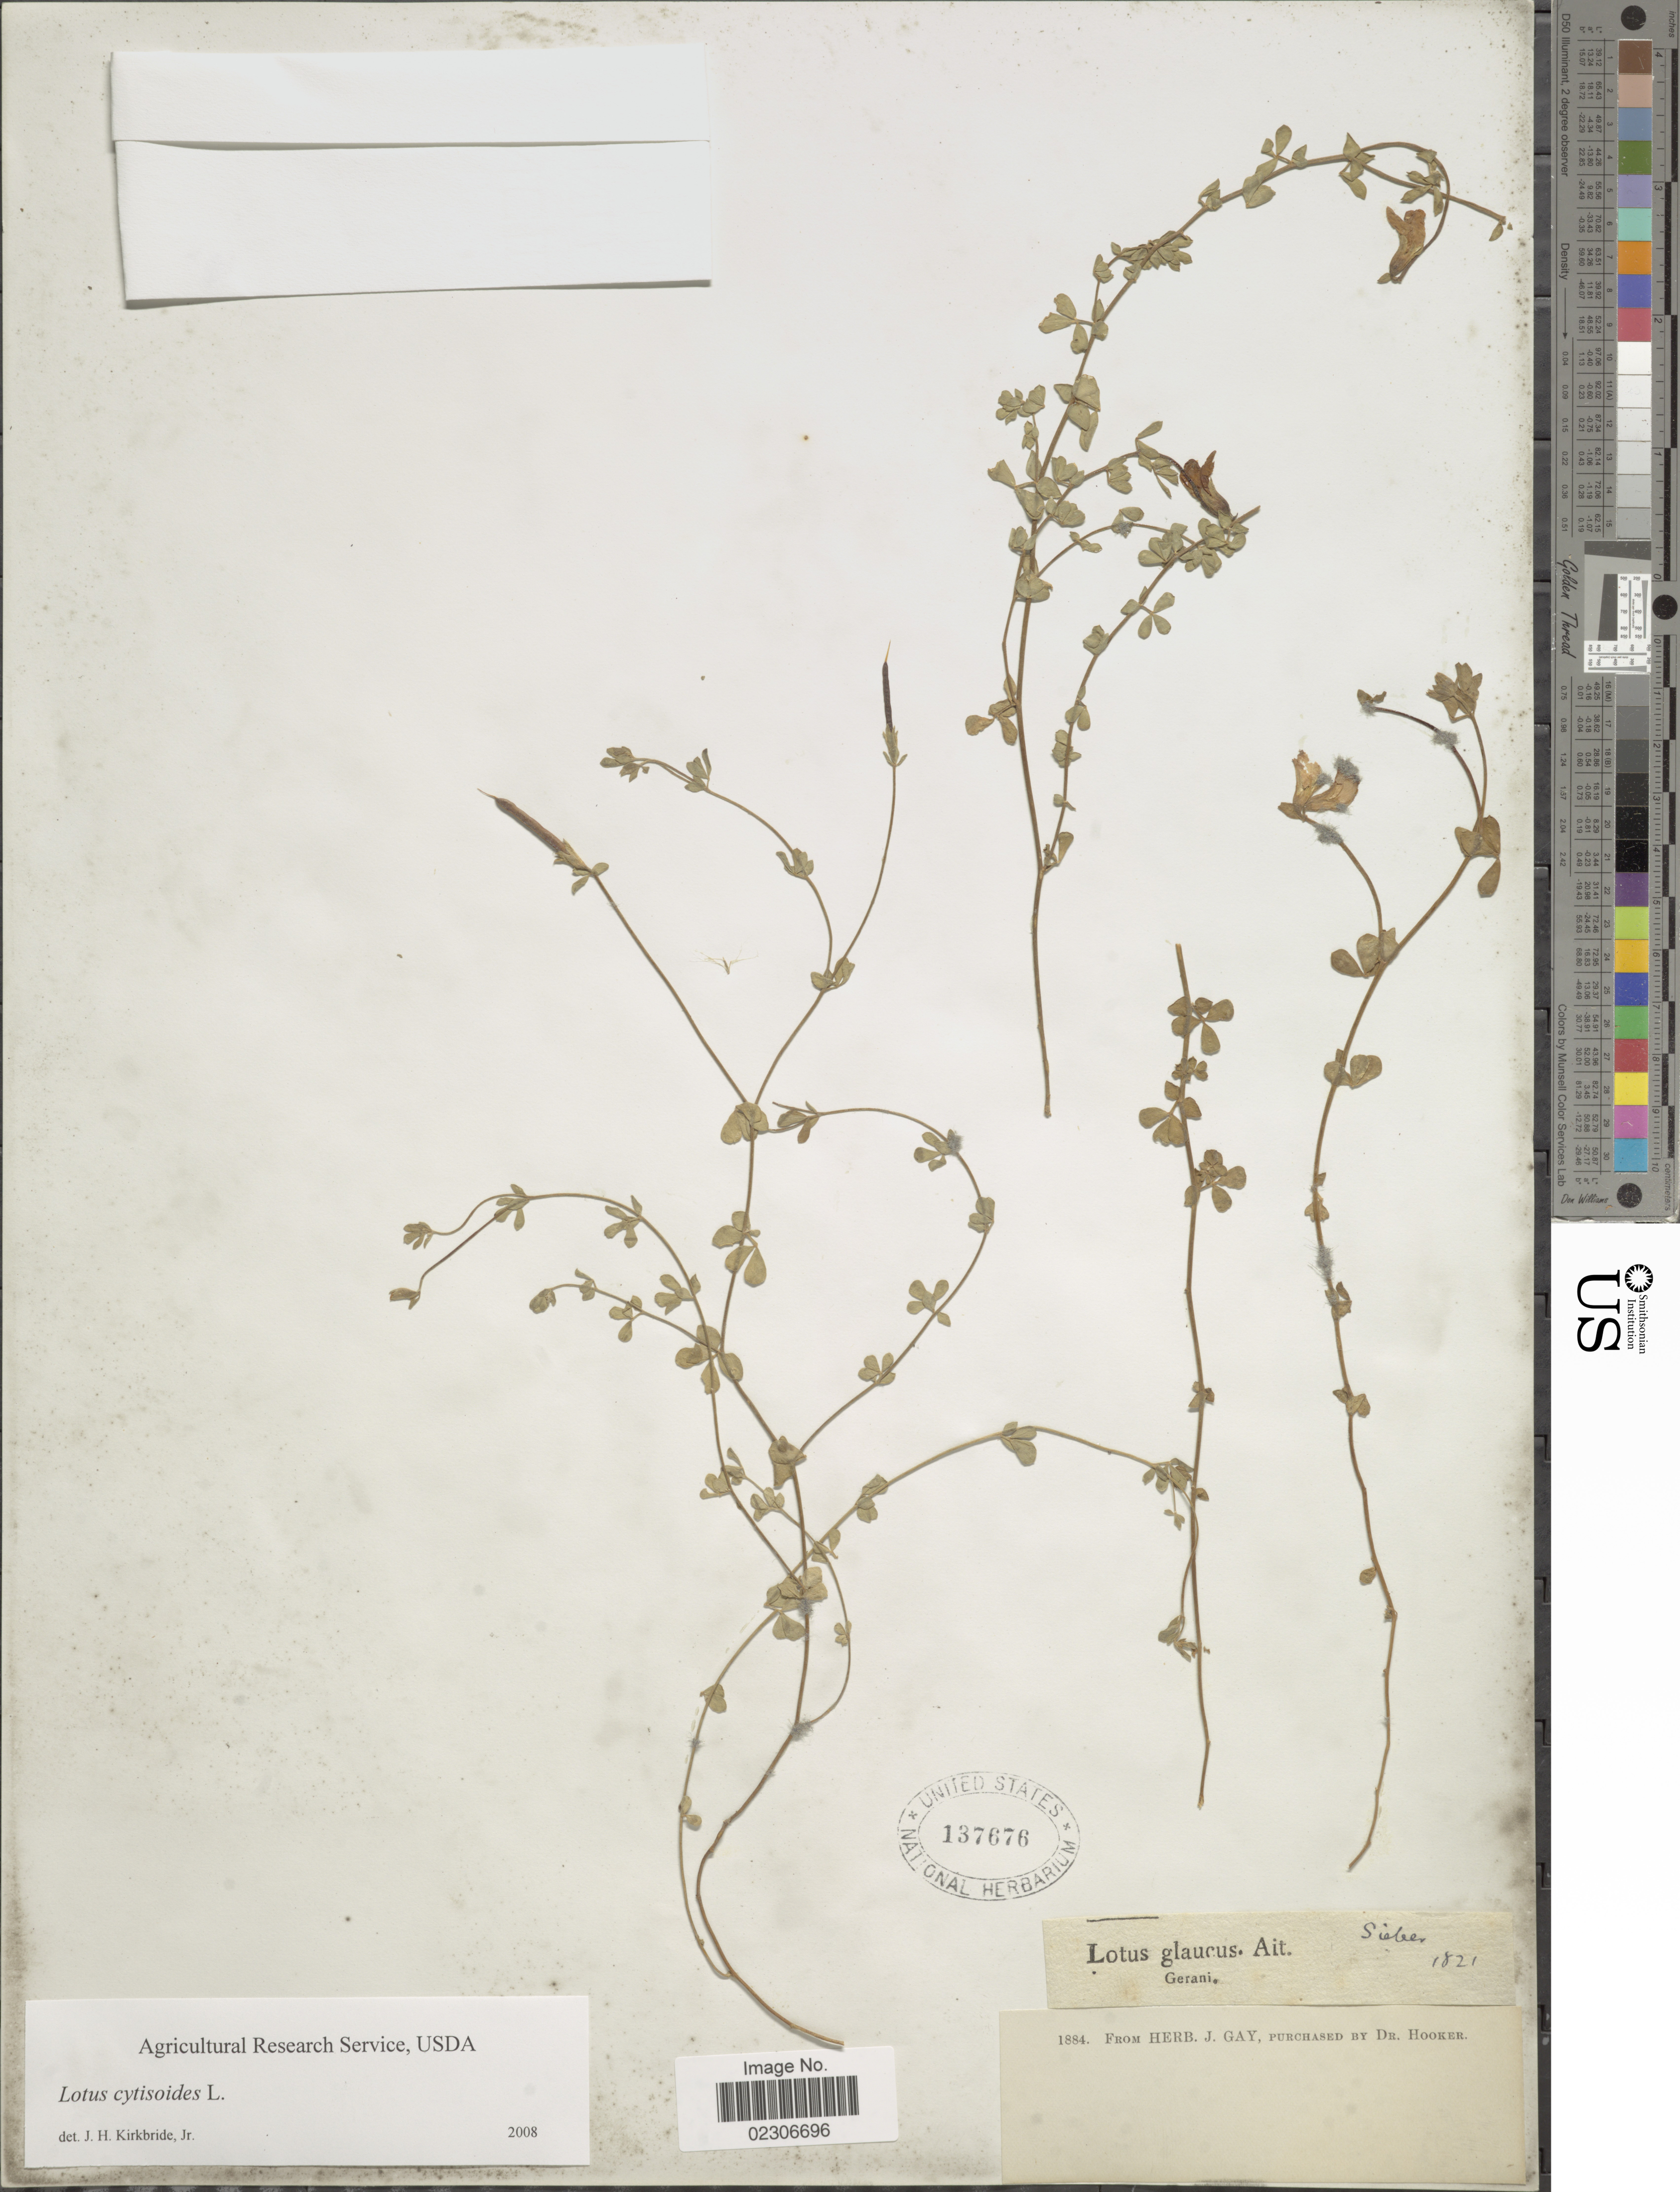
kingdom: Plantae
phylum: Tracheophyta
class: Magnoliopsida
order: Fabales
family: Fabaceae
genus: Lotus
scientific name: Lotus cytisoides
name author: L.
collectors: -- Sieber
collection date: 1821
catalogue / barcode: US 137676